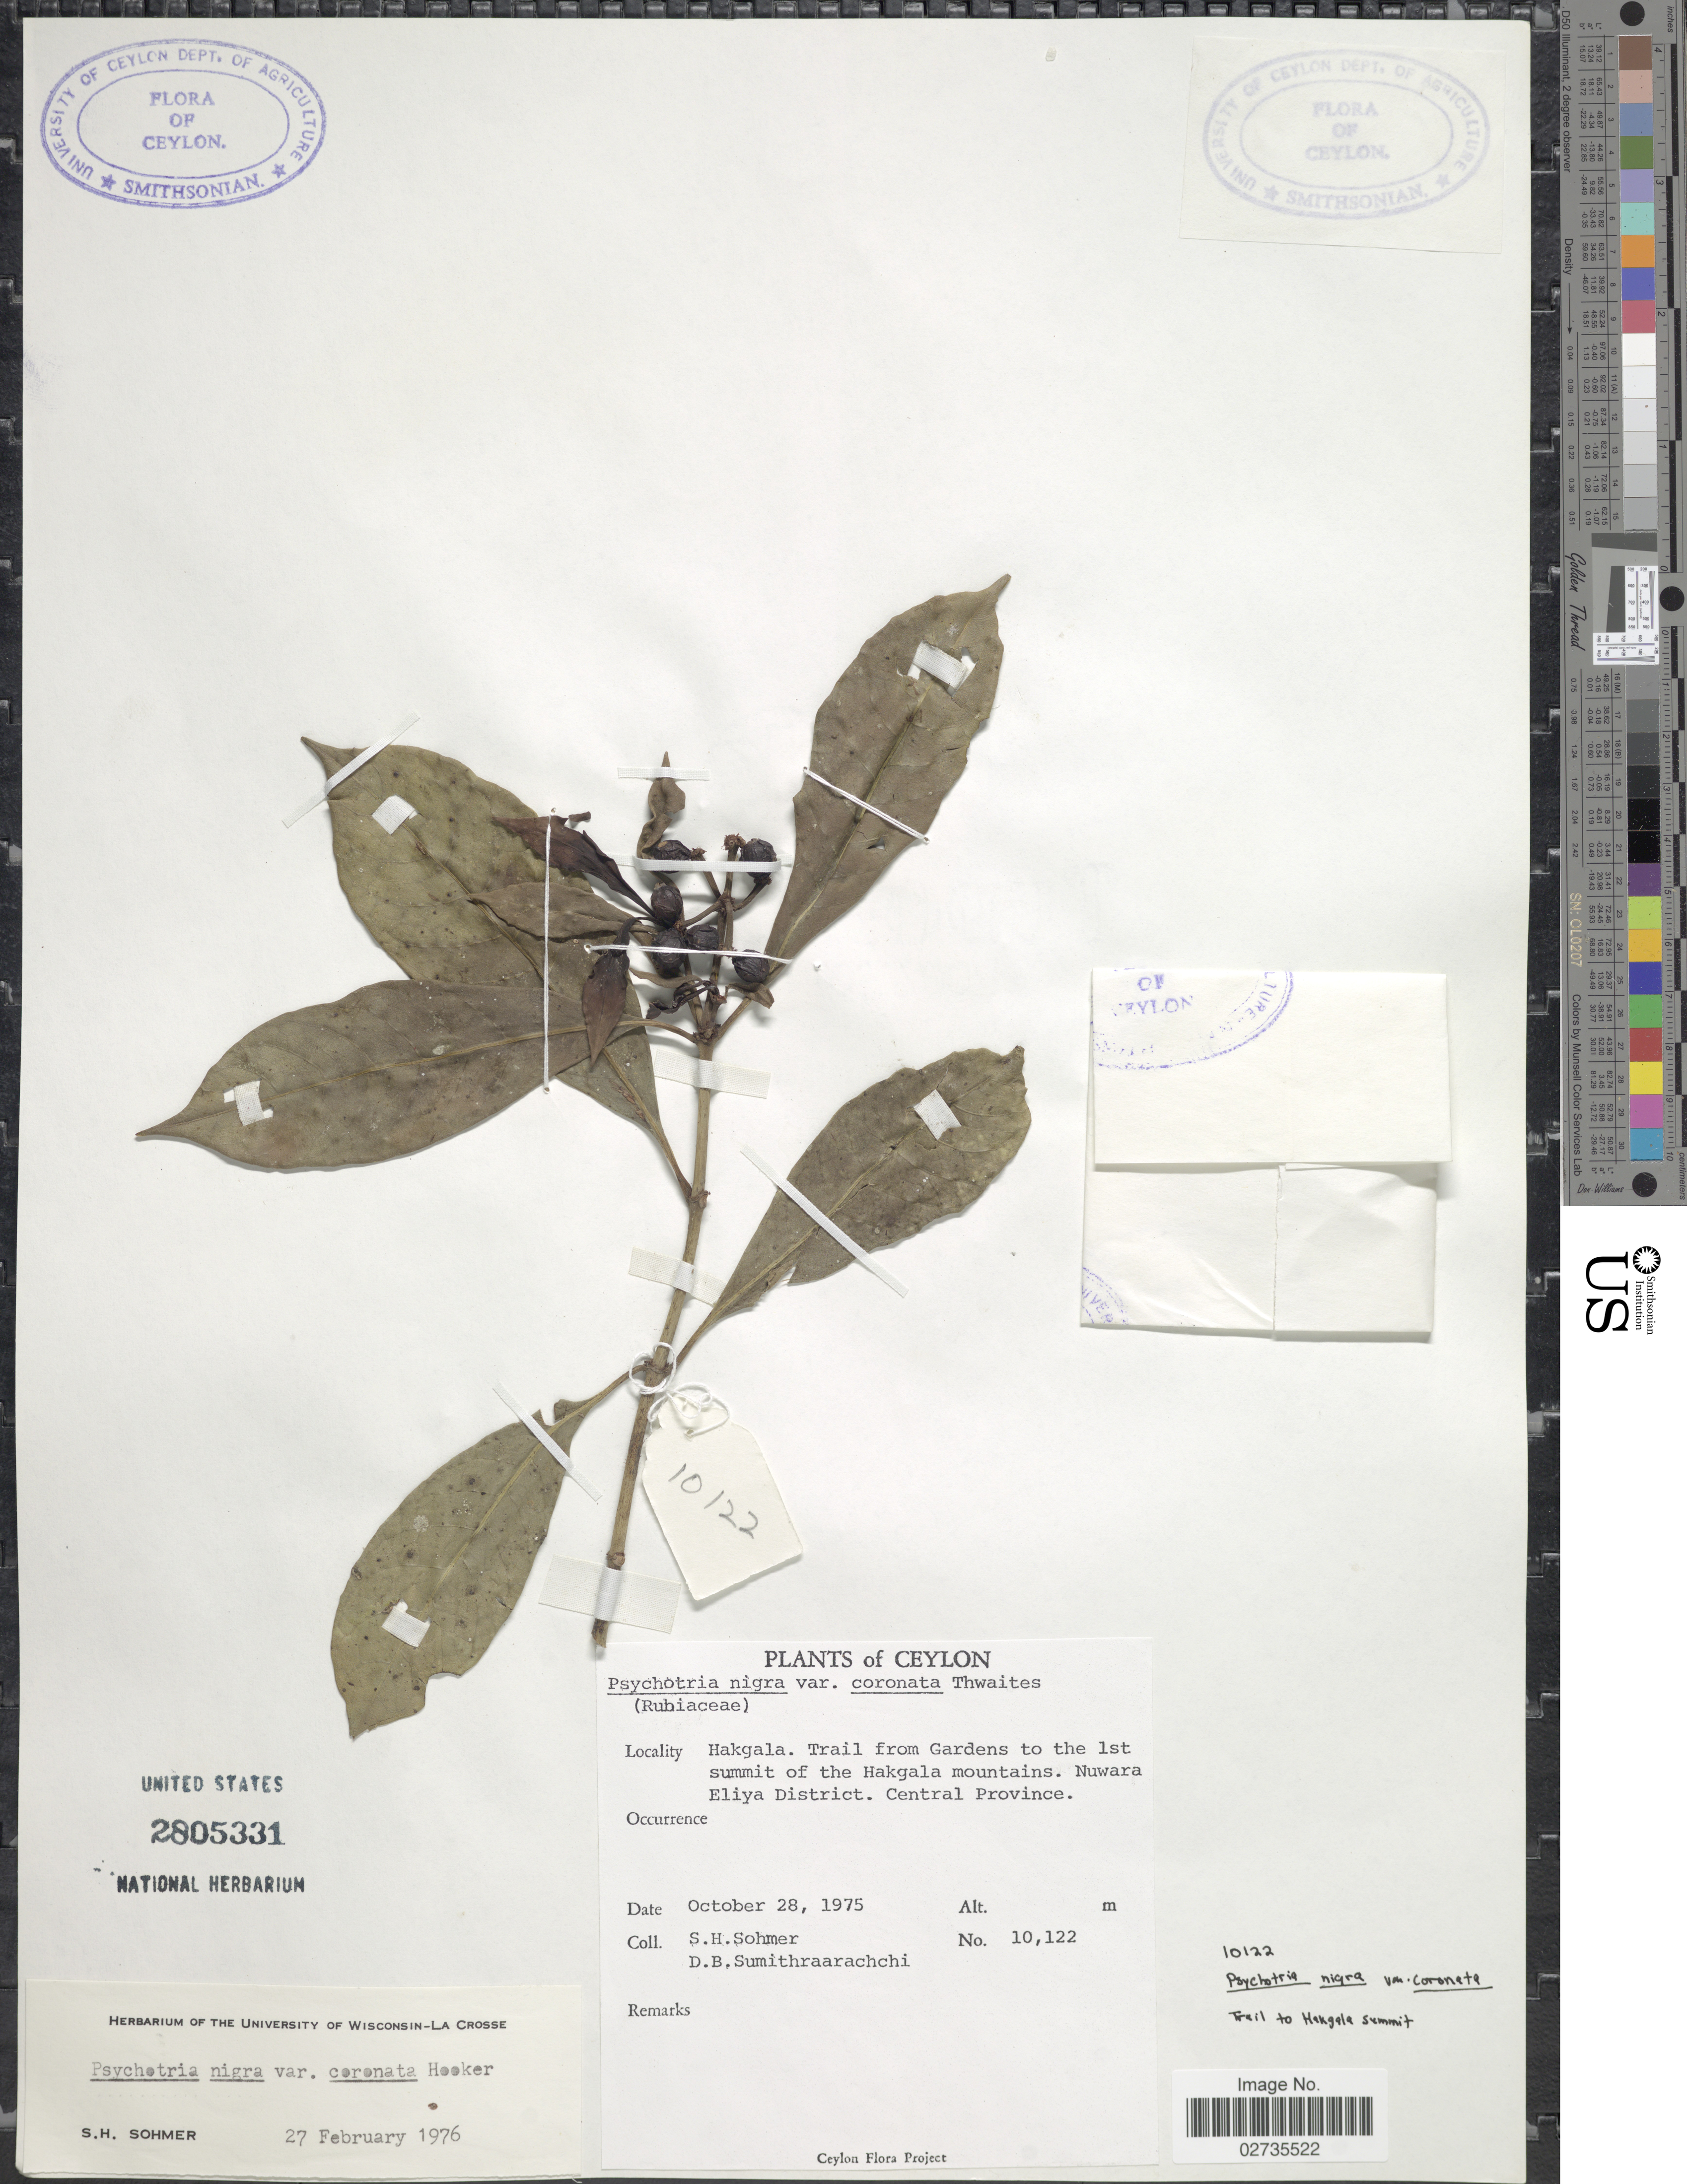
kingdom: Plantae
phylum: Tracheophyta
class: Magnoliopsida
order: Gentianales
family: Rubiaceae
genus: Psychotria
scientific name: Psychotria nigra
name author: (Gaertn.) Alston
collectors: S. H. Sohmer & D. B. Sumithraarachchi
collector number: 10122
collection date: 1975-10-28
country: Sri Lanka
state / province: Central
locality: Ceylon. Hakgala. Trail from Gardens to the 1st summit of the Hakgala mountains. Nuwara Eliya District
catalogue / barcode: US 2805331